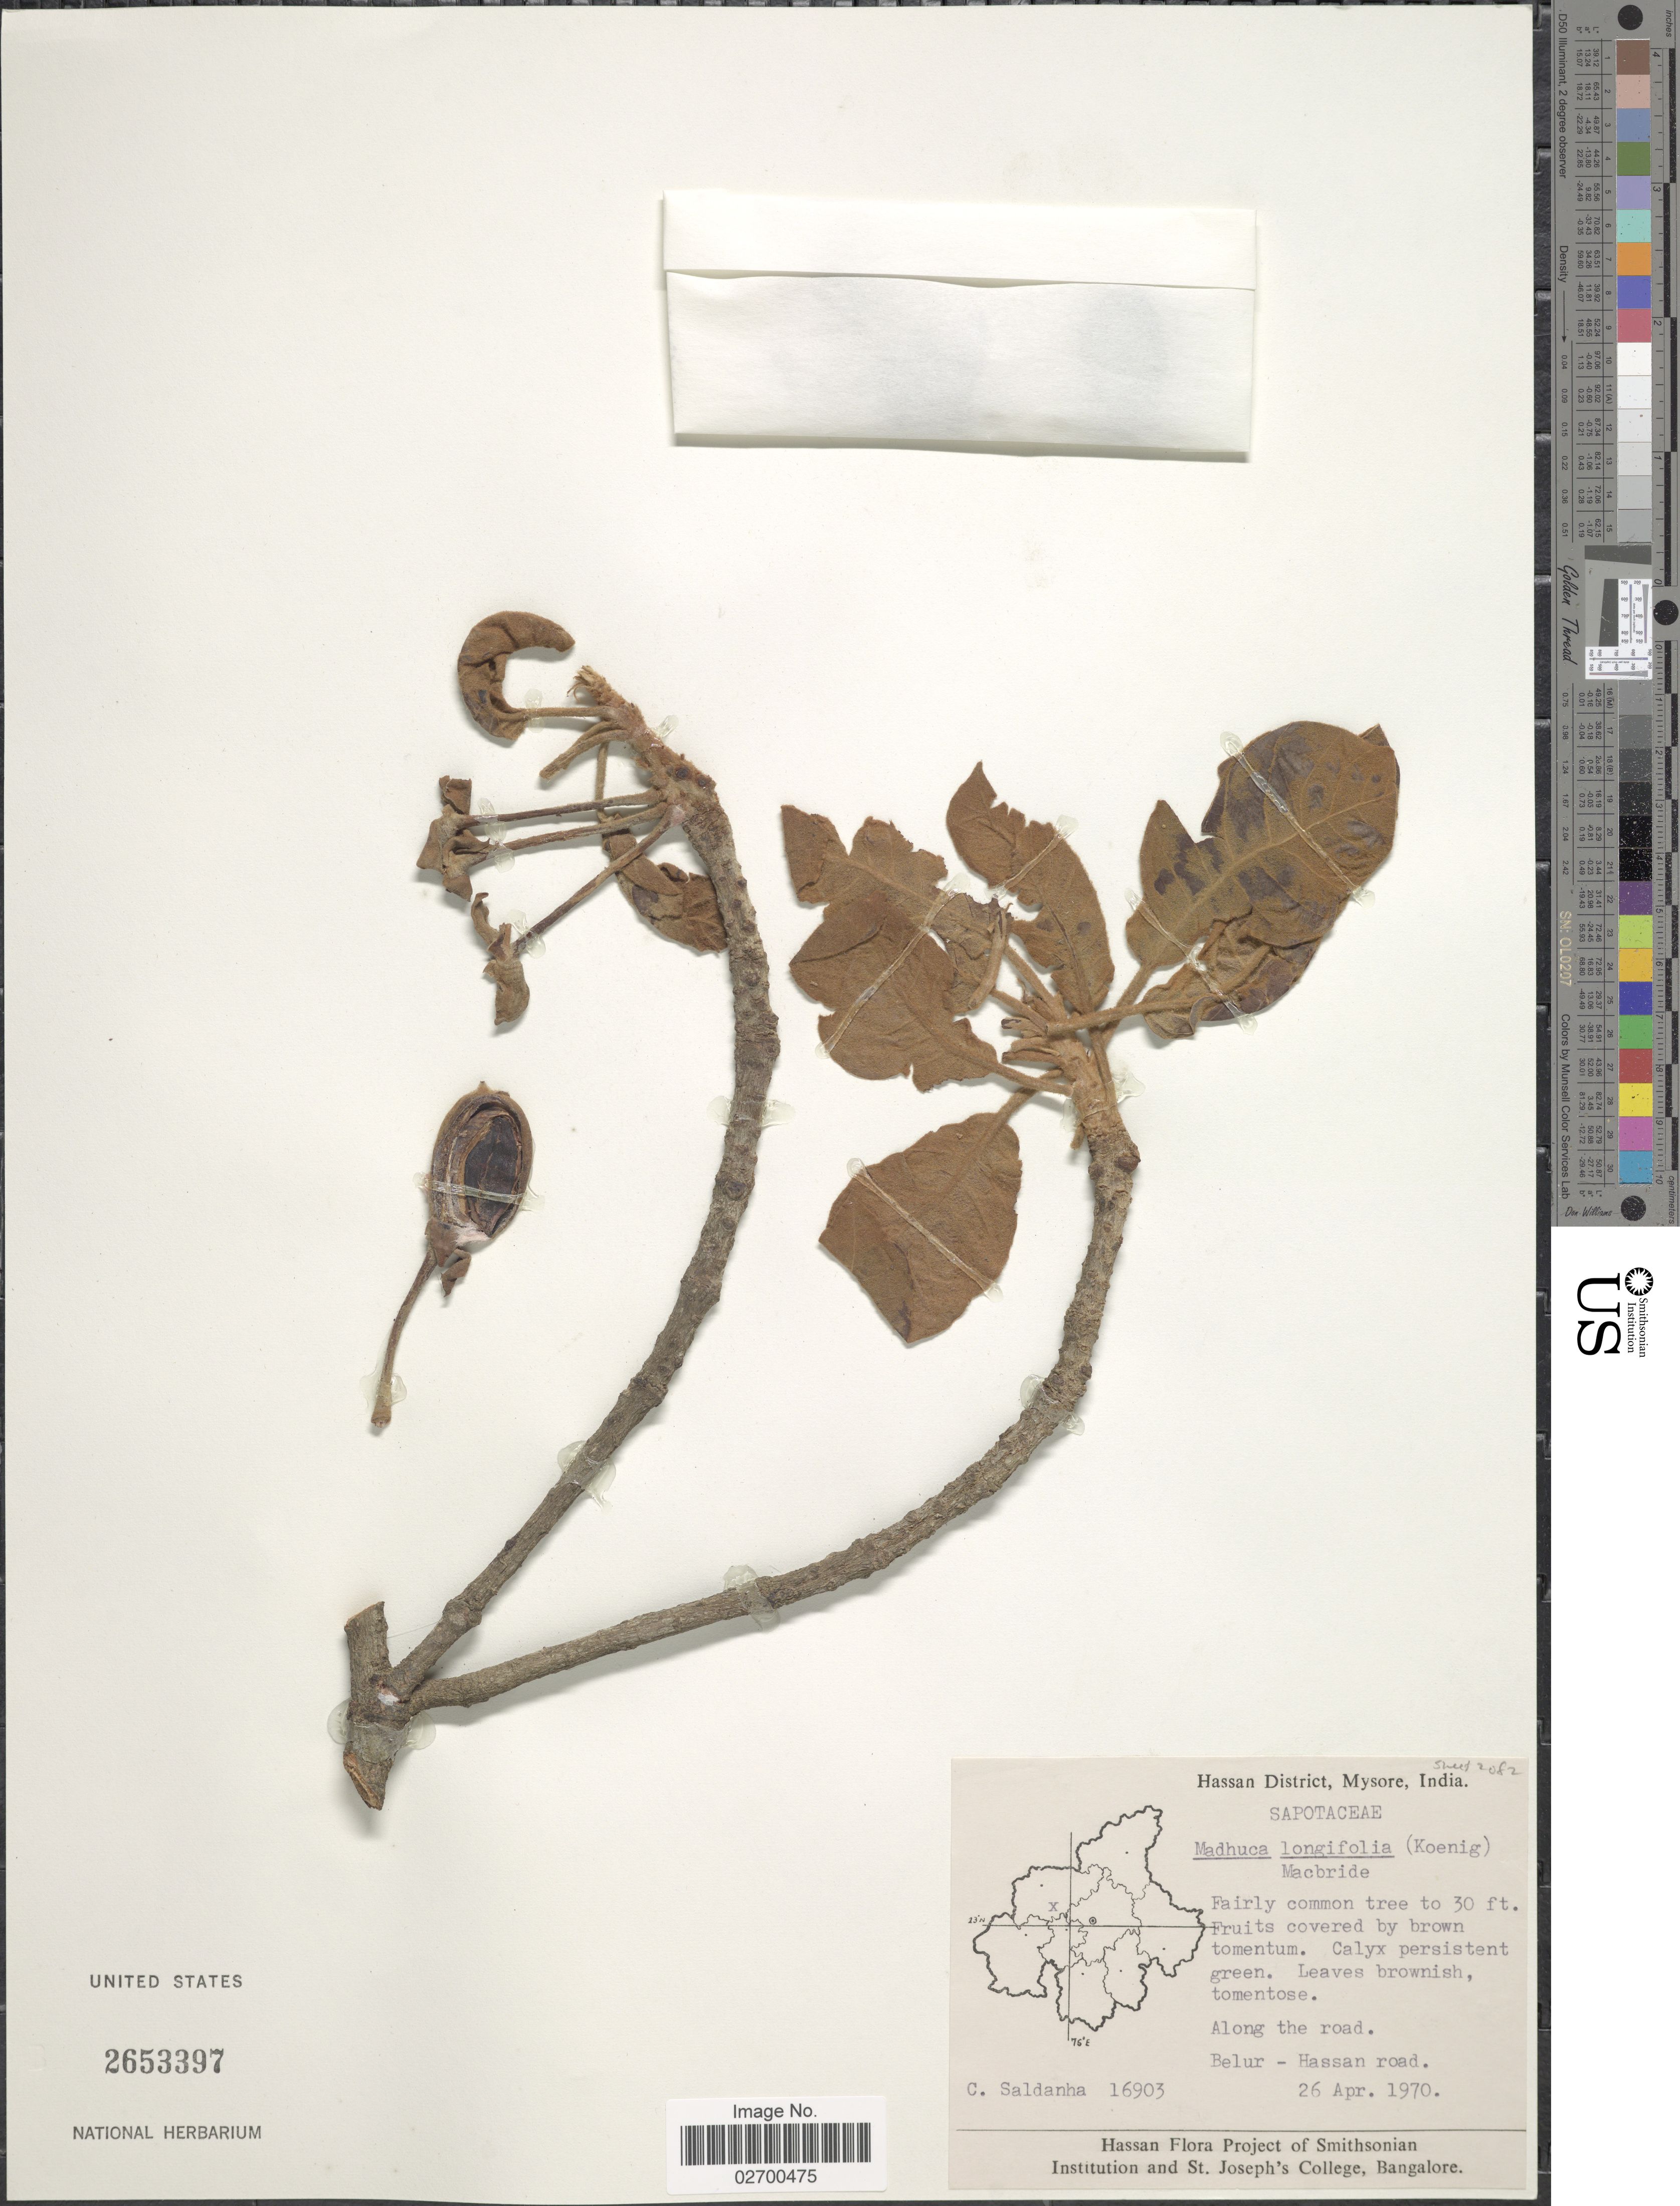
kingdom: Plantae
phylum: Tracheophyta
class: Magnoliopsida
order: Ericales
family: Sapotaceae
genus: Madhuca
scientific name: Madhuca longifolia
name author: (J. Koenig ex L.) J.F. Macbr.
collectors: C. Saldanha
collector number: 16903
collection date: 1970-04-26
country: India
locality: Hassan District, Mysore. Belur - Hassan road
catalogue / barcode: US 2653397